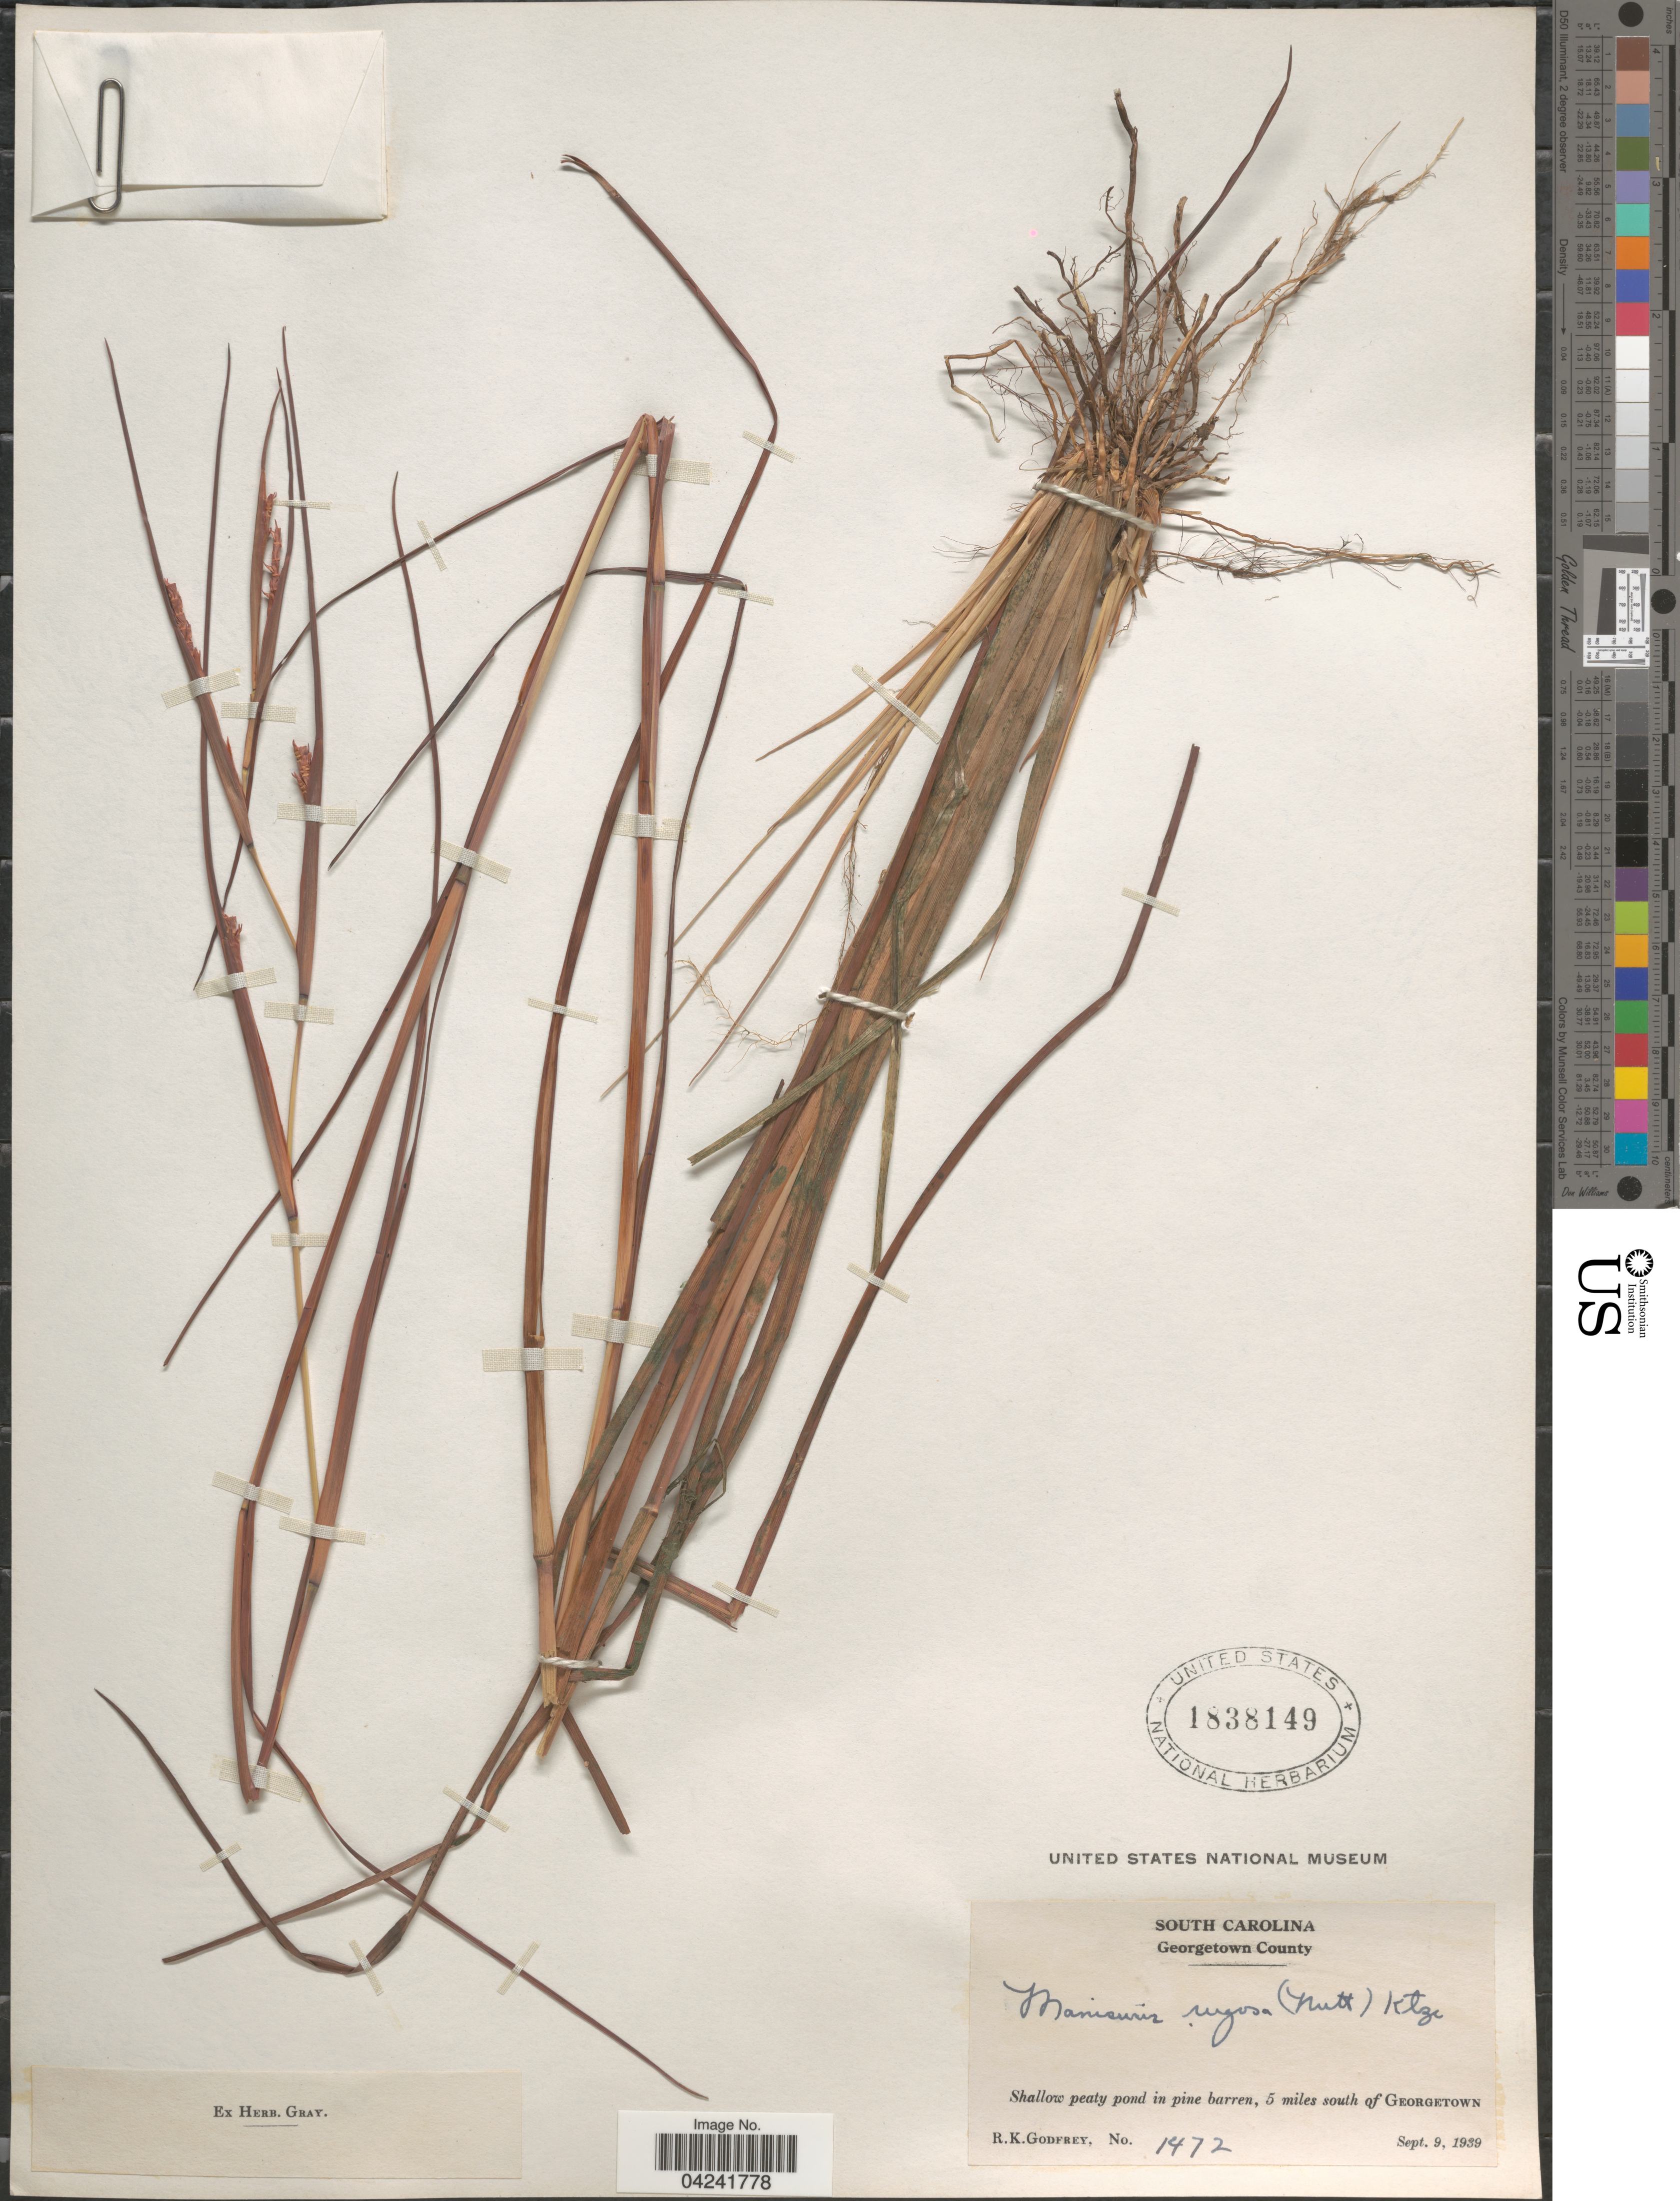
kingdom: Plantae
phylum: Tracheophyta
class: Liliopsida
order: Poales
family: Poaceae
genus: Mnesithea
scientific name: Mnesithea rugosa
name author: (Nutt.) de Koning & Sosef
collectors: R. K. Godfrey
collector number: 1472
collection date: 1939-09-09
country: United States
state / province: South Carolina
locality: Georgetown County. Shallow peaty pond in pine barren, 5 miles south of Georgetown.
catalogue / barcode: US 1838149